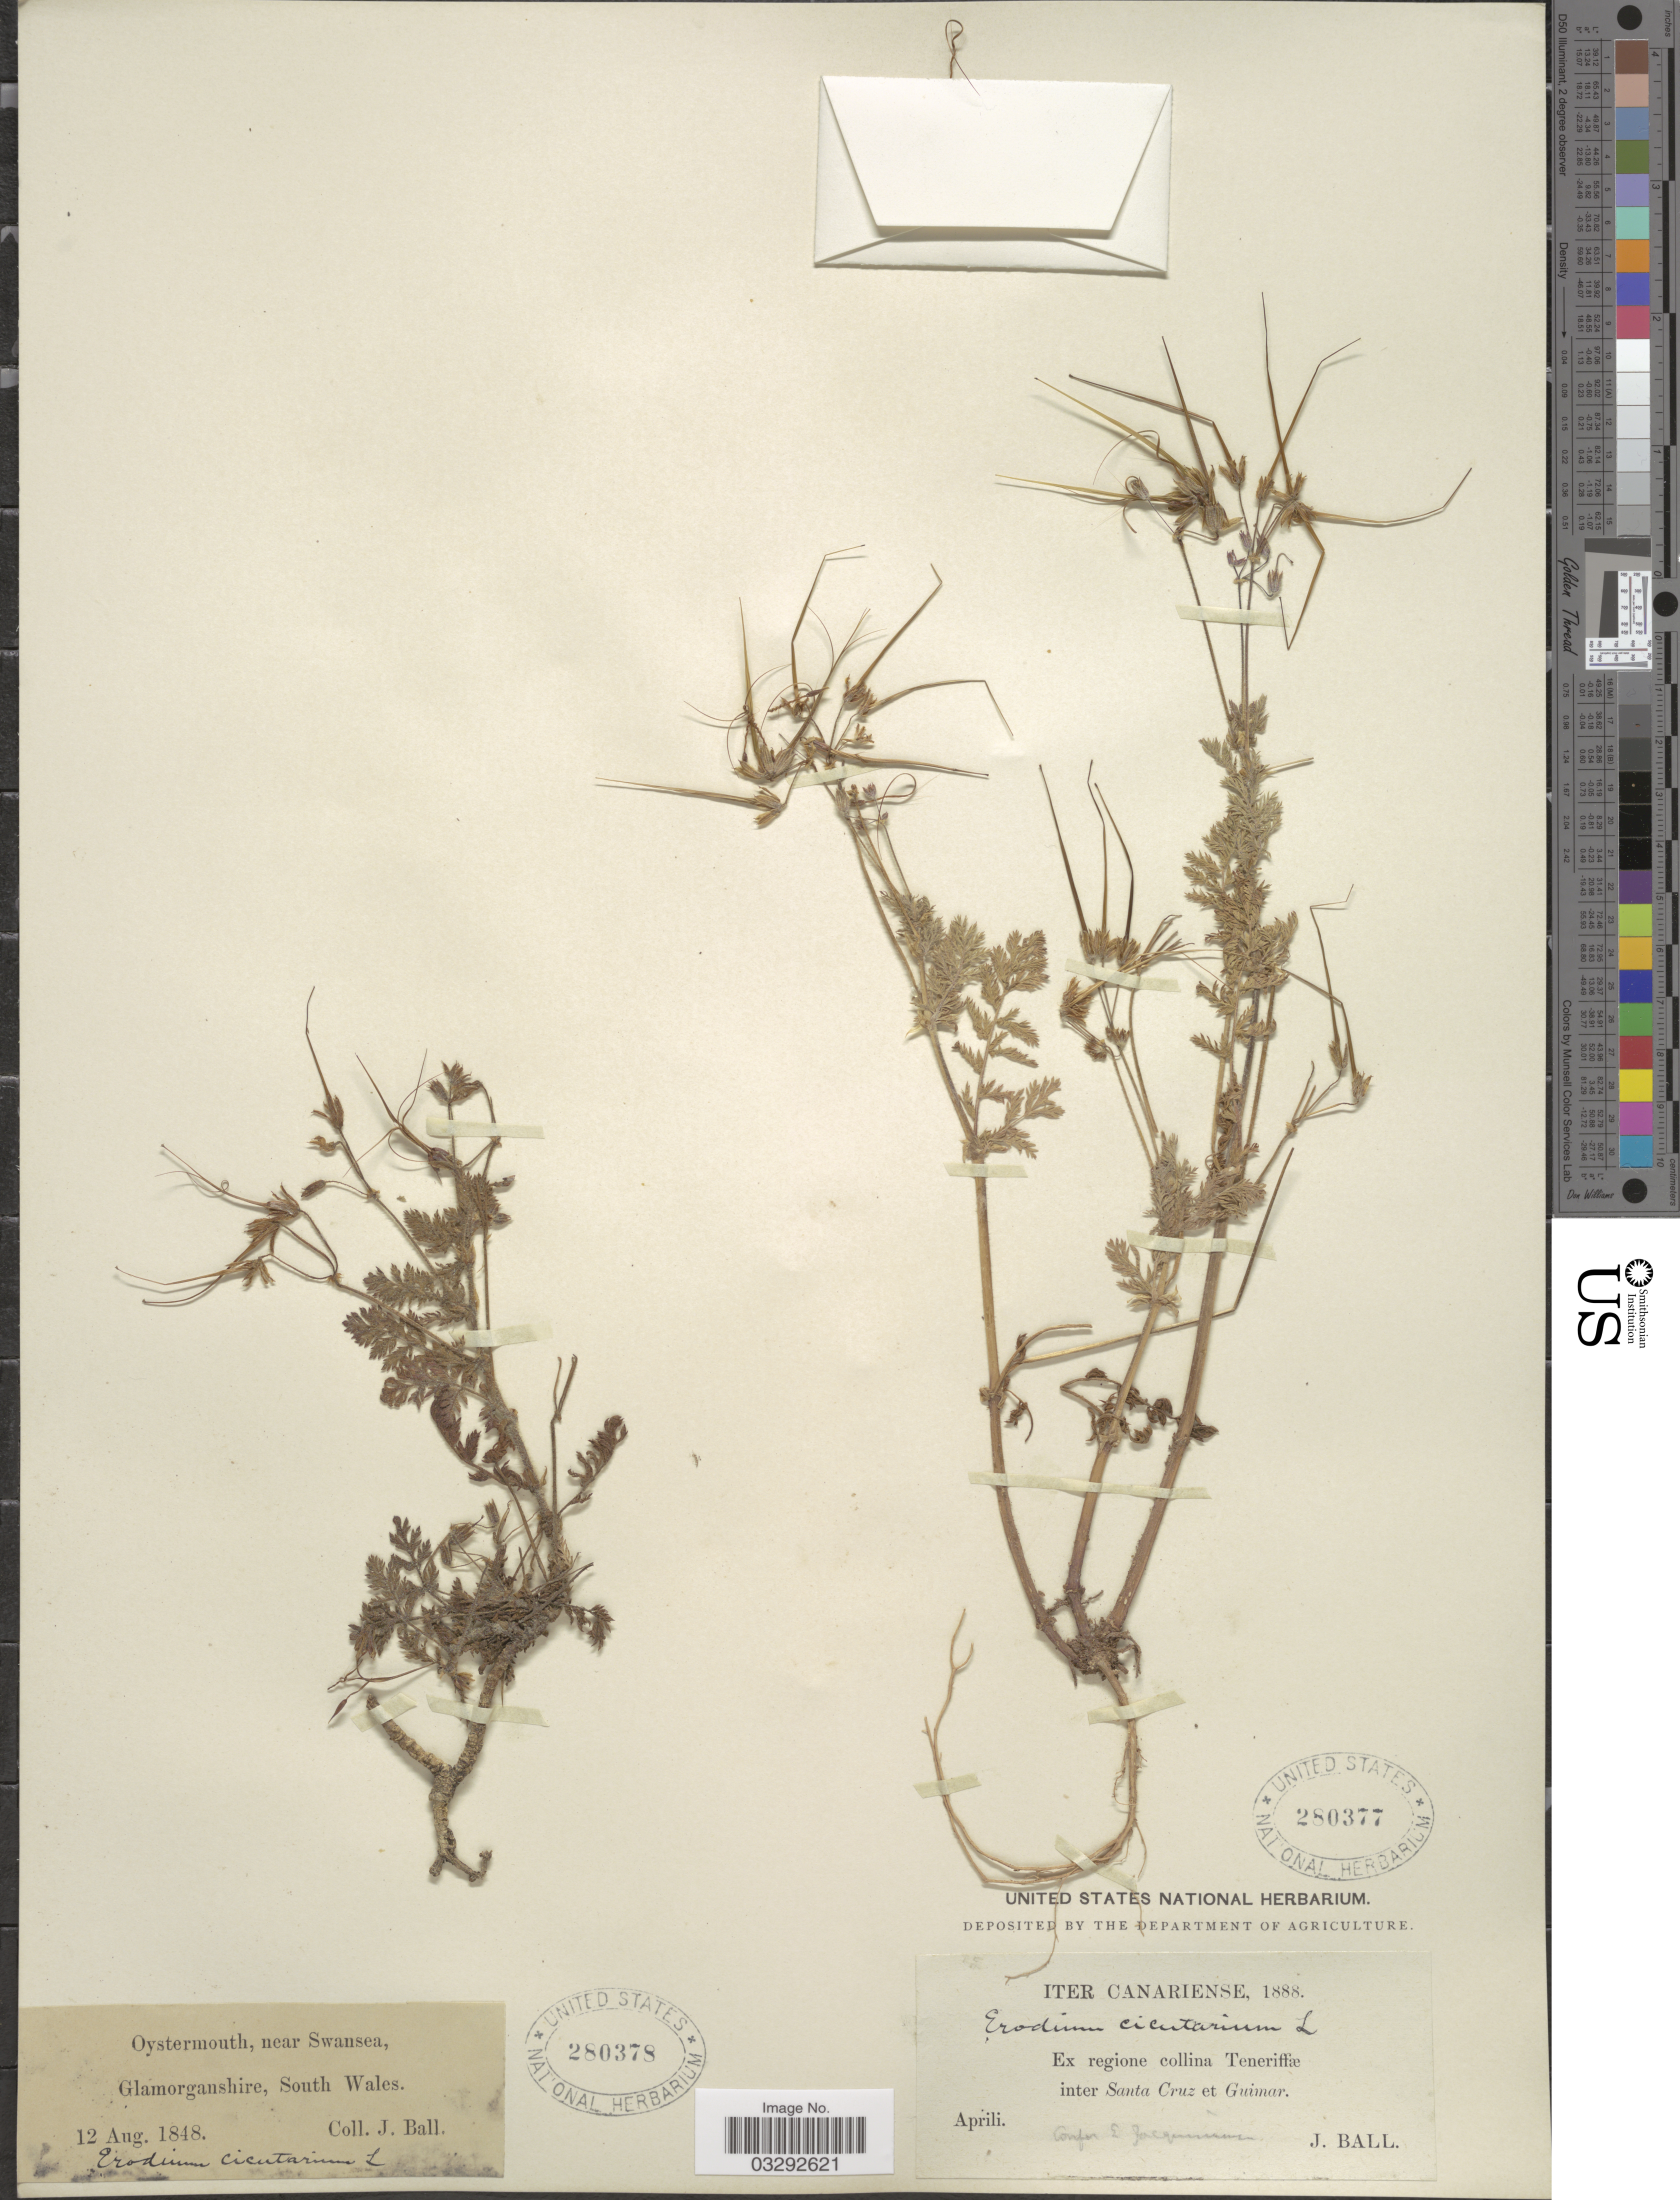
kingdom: Plantae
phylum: Tracheophyta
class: Magnoliopsida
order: Geraniales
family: Geraniaceae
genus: Erodium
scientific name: Erodium cicutarium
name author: (L.) L'Hér.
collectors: J. Ball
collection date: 1888-04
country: Spain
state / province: Canarias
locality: Iter Canariense. Ex regione collina Teneriffæ inter Santa Cruz et Guimar.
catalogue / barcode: US 280377-2